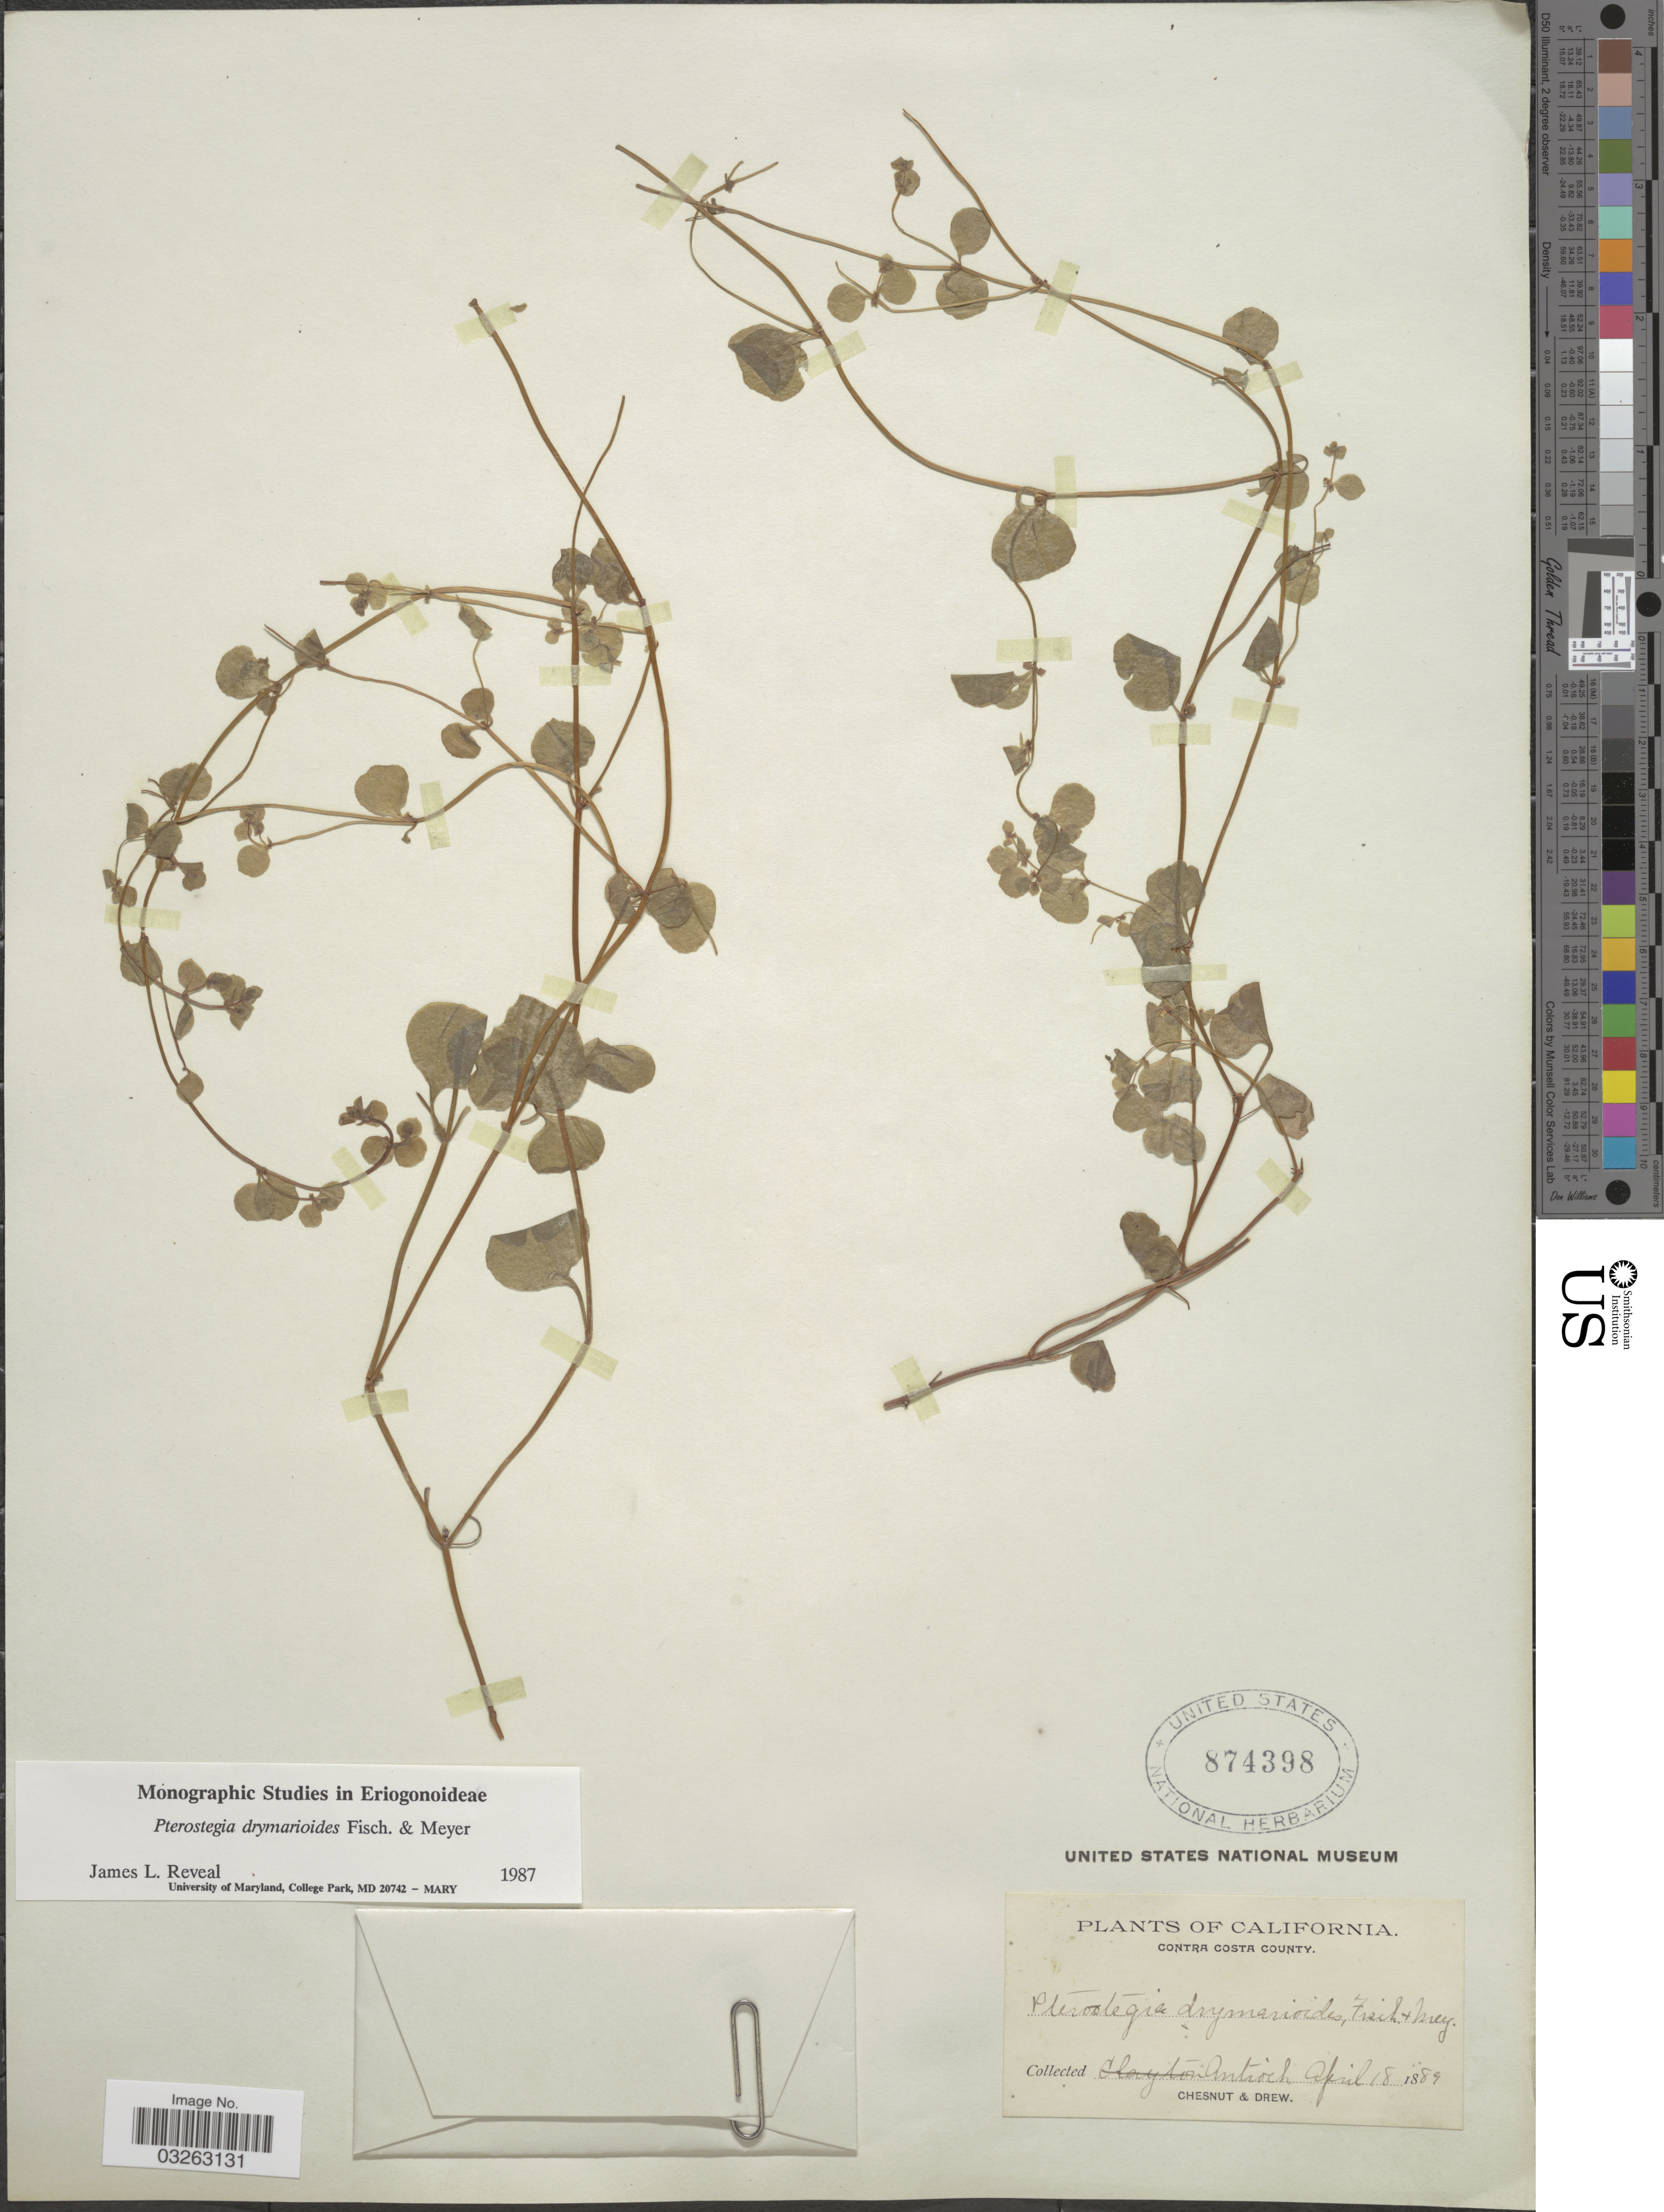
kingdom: Plantae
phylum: Tracheophyta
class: Magnoliopsida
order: Caryophyllales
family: Polygonaceae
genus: Pterostegia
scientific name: Pterostegia drymarioides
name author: Fisch. & C.A. Mey.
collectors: Chesnut & Drew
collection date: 1889-04-18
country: United States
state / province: California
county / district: Contra Costa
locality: Contra Costa County, Antioch.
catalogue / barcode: US 874398